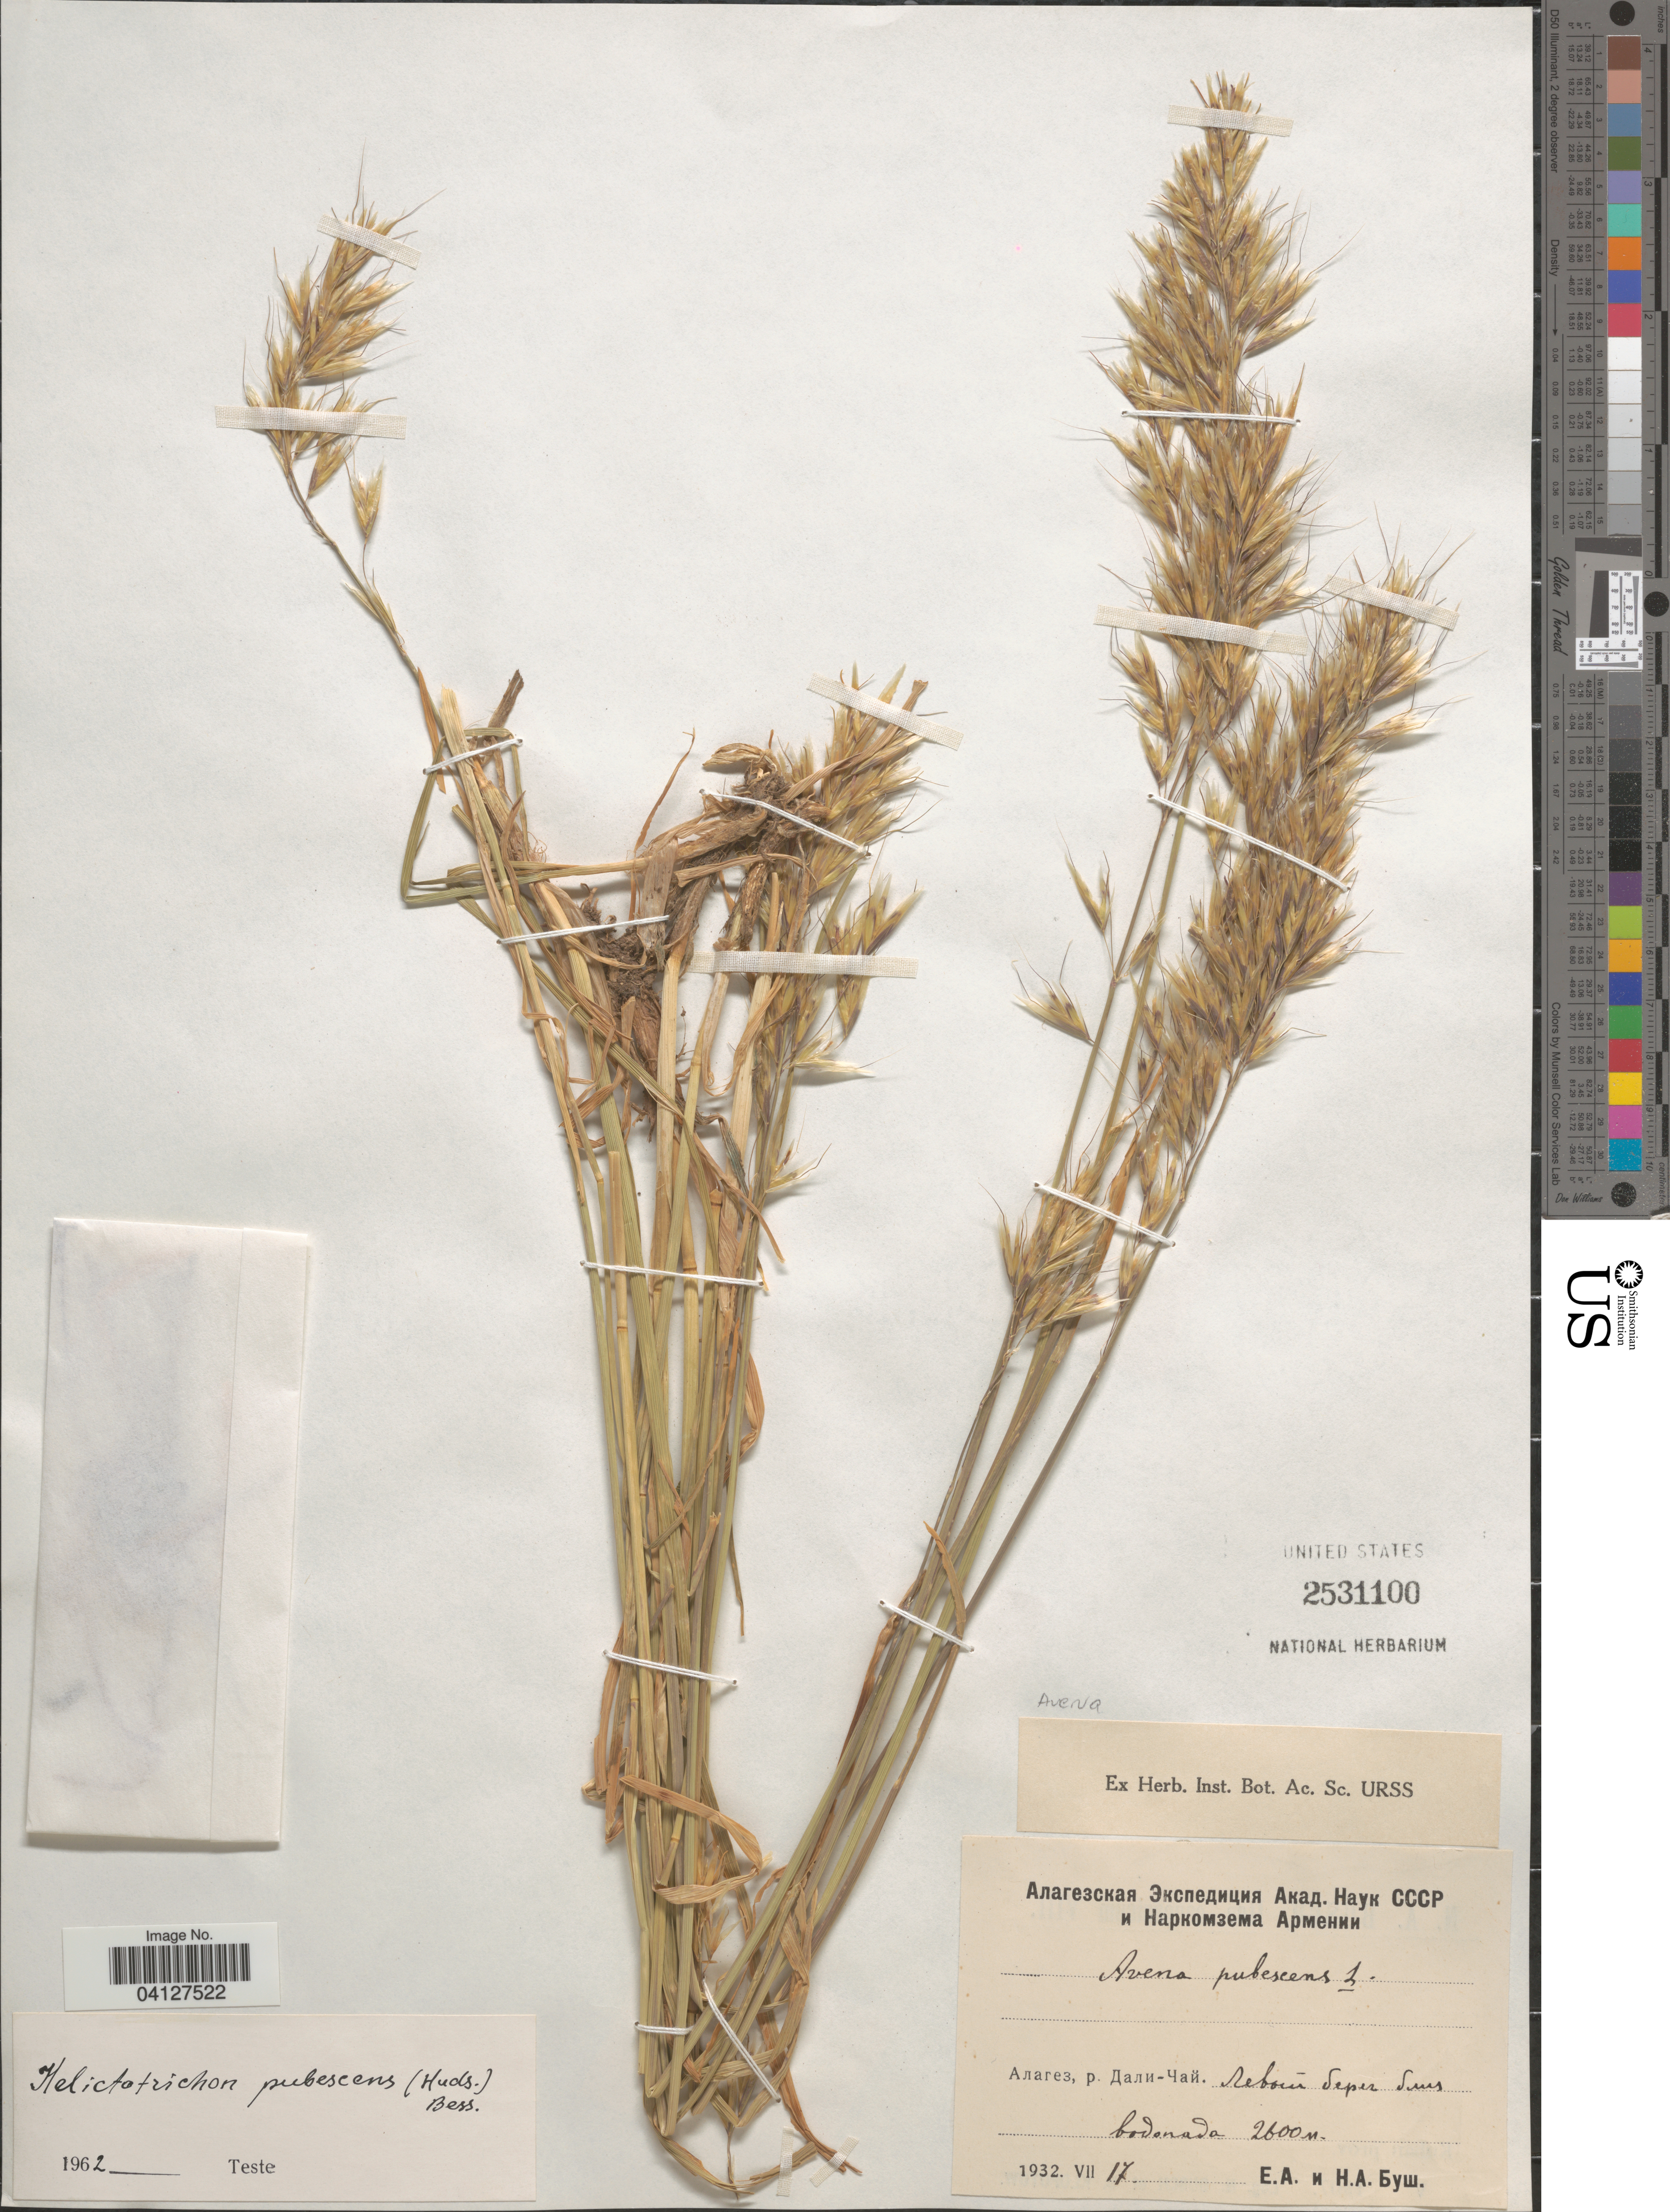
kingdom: Plantae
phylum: Tracheophyta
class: Liliopsida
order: Poales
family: Poaceae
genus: Helictotrichon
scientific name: Helictotrichon pubescens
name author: (Huds.) Schult. & Schult. f.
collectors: E. Bush & N. Bush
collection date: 1932-07-17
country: Armenia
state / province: Aragatsotn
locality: Alagez, left shore of river Dalichai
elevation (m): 2600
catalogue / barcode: US 2531100